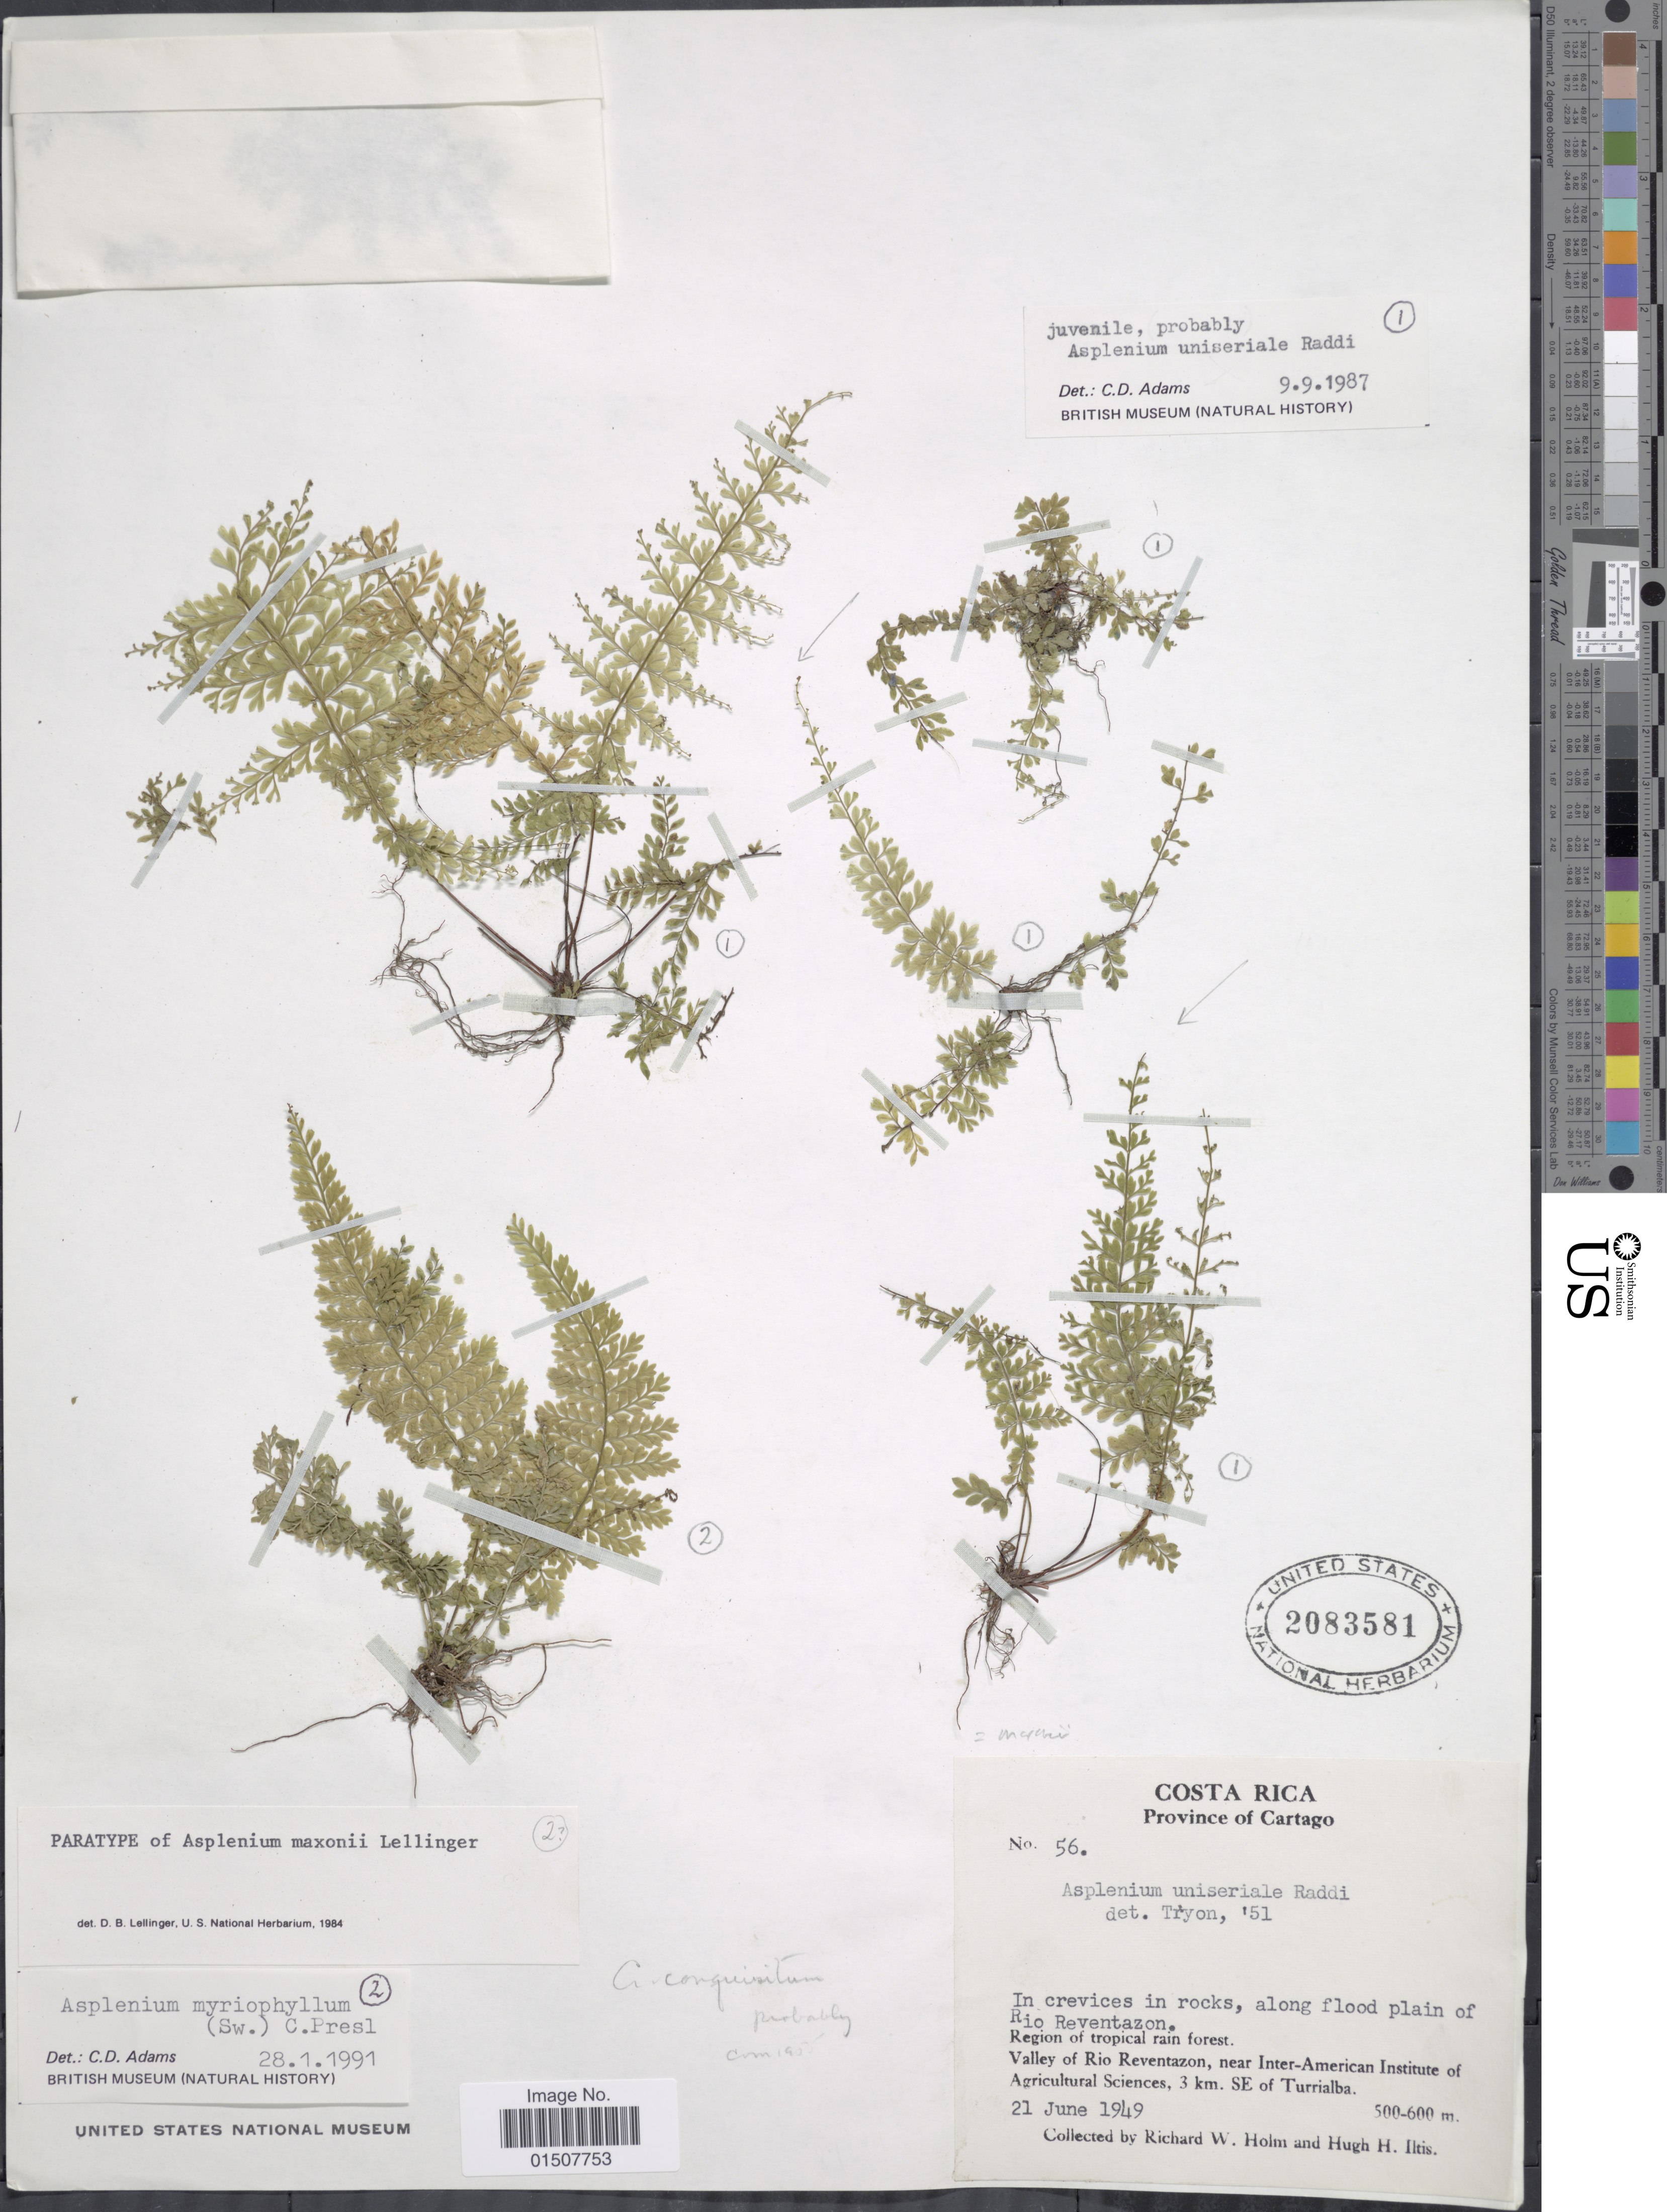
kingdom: Plantae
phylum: Tracheophyta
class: Polypodiopsida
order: Polypodiales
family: Aspleniaceae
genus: Asplenium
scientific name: Asplenium radicans var. uniserale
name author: (Raddi) L.D. Gómez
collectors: R. W. Holm & H. H. Iltis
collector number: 56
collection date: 1949-06-21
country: Costa Rica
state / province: Cartago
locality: Region of tropical rain forest. Valley of Rio Reventazon, near Inter-American Institute of Agricultural Sciences, 3 km. SE of Turrialba.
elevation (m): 500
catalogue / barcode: US 2083581